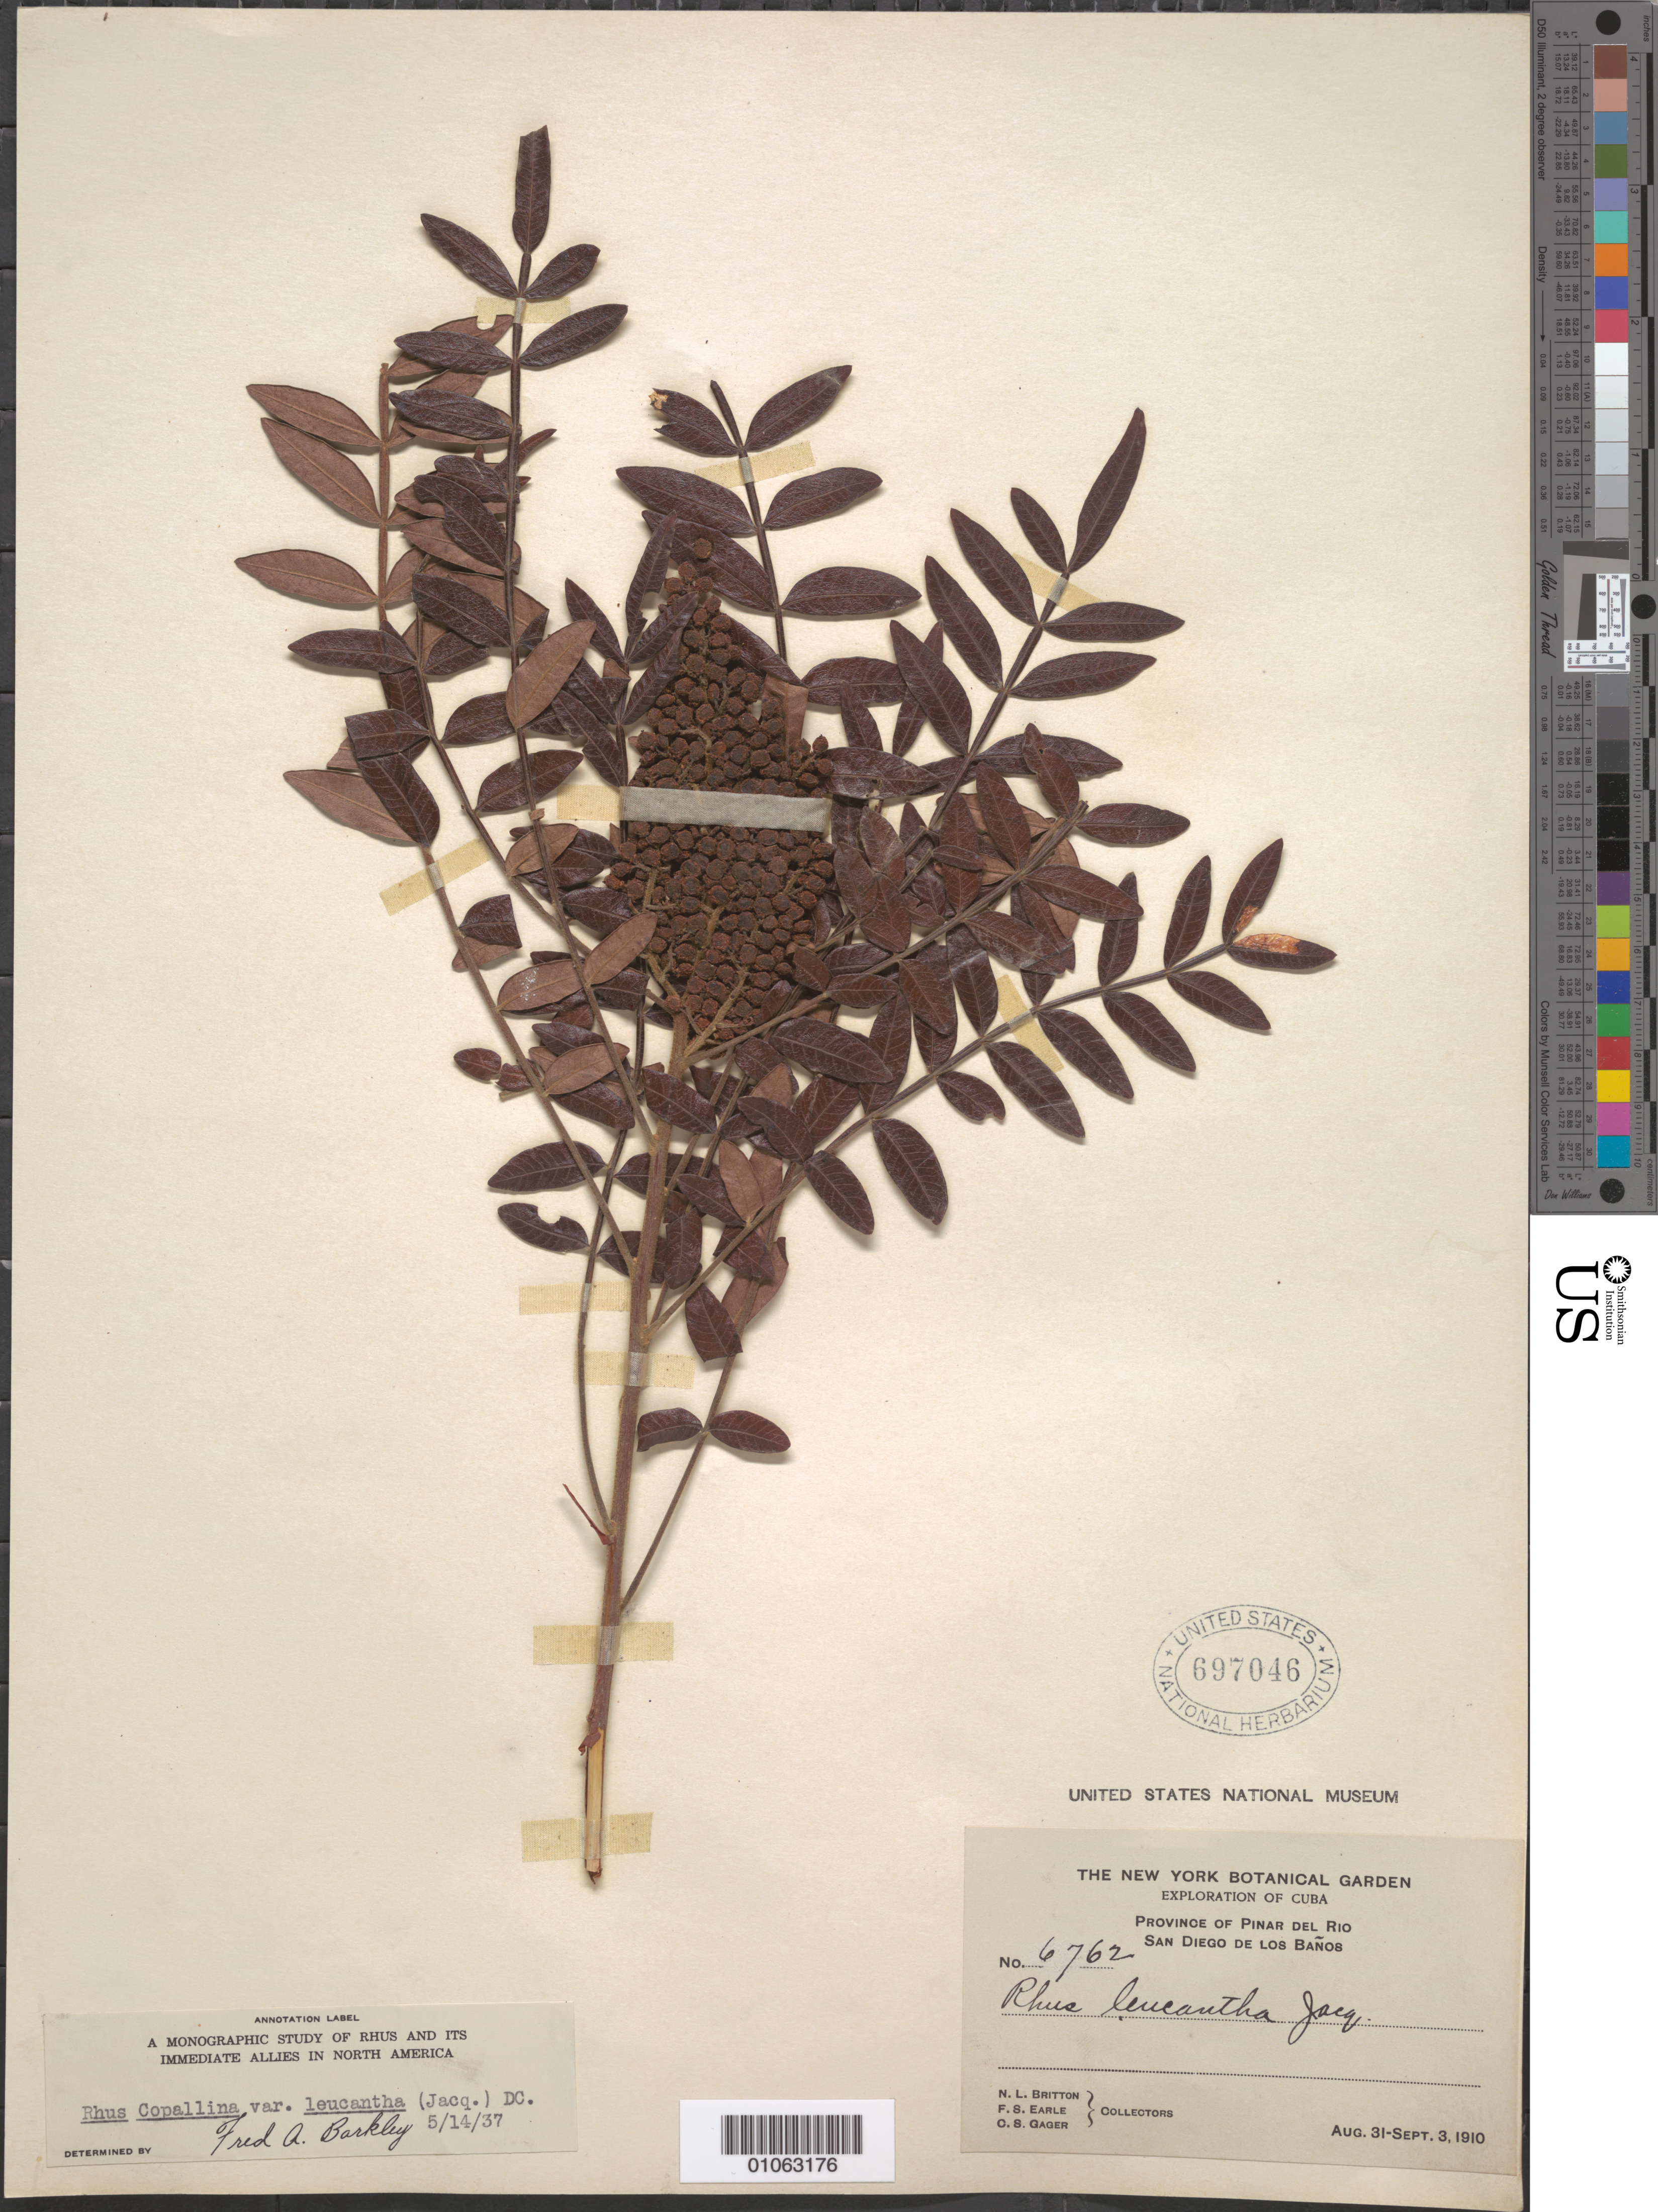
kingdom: Plantae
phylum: Tracheophyta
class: Magnoliopsida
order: Sapindales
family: Anacardiaceae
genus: Rhus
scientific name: Rhus copallinum subsp. leucantha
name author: (Jacq.) A.E. Murray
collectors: N. Britton, F. S. Earle & C. Gager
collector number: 6762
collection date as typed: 31 Aug 1910 to 03 Sep 1910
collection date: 1910-08-31/1910-09-03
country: Cuba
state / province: Pinar del Rio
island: Cuba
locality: San Diego de Los Baños,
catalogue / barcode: US 697046